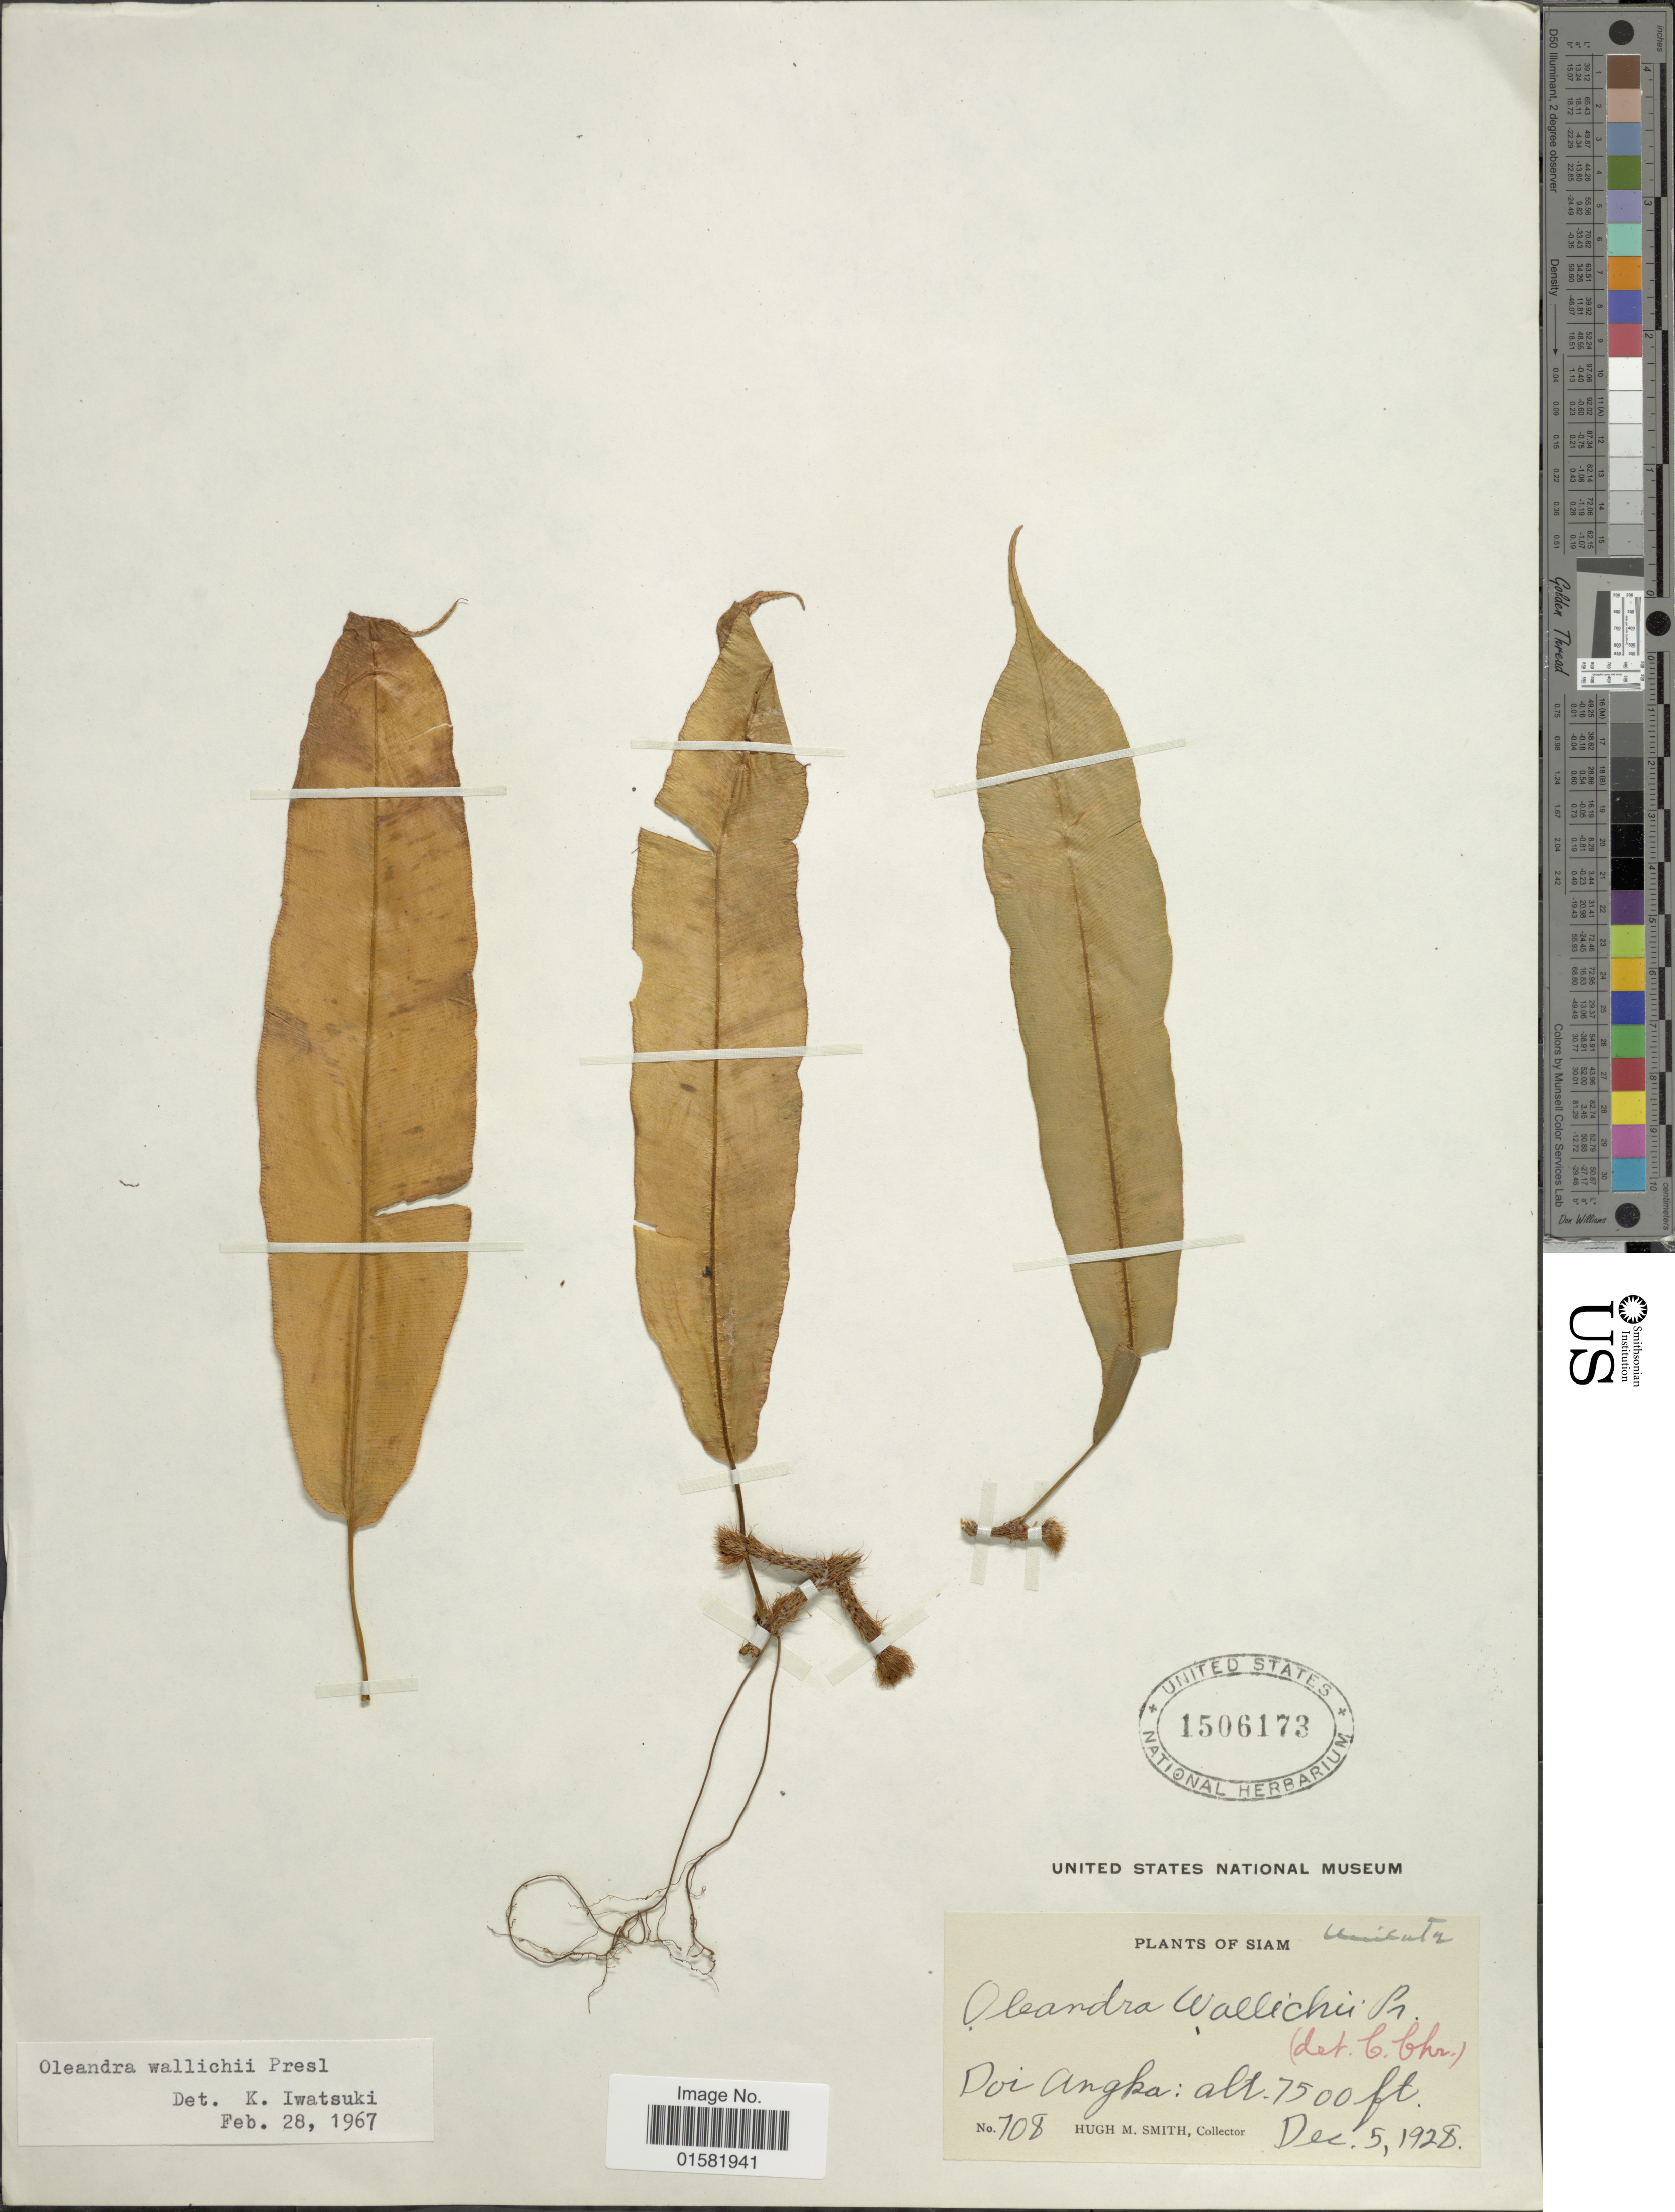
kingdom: Plantae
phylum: Tracheophyta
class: Polypodiopsida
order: Polypodiales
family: Oleandraceae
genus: Oleandra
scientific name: Oleandra wallichii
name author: (Hook.) C. Presl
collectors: H. M. Smith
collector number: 108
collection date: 1928-12-05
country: Thailand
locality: Siam, Doi Angka.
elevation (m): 2286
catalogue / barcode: US 1506173